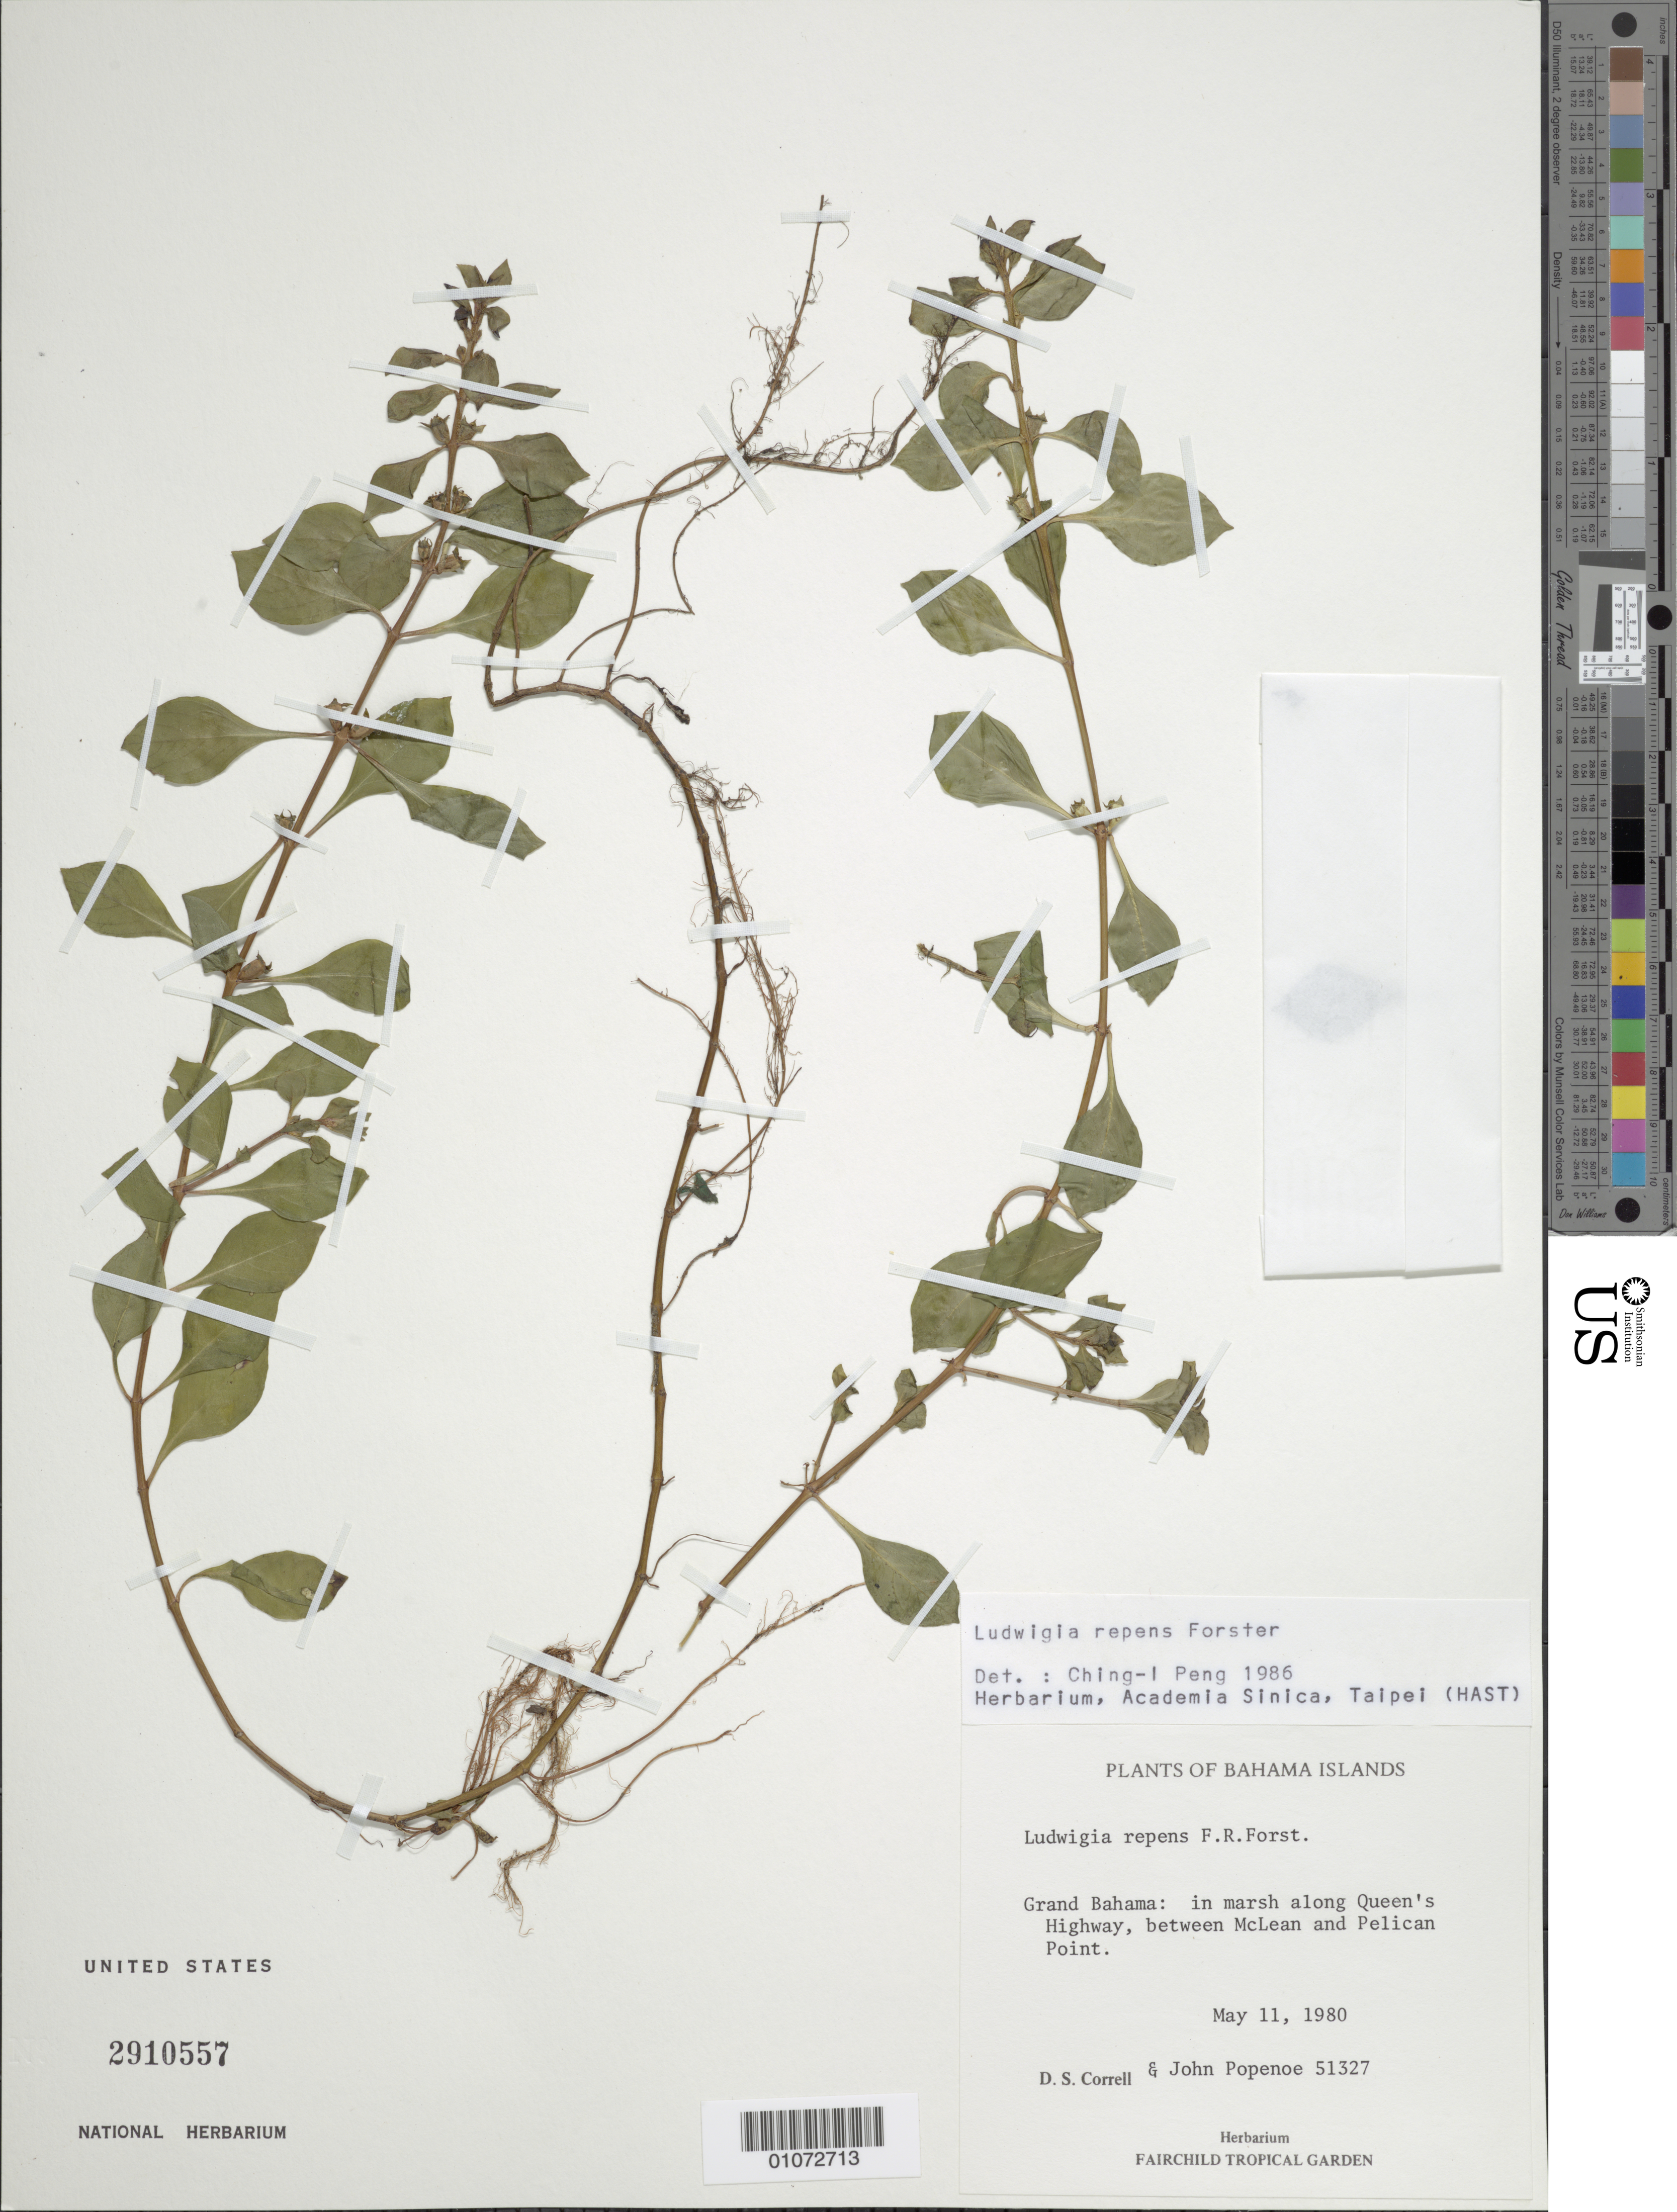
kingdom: Plantae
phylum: Tracheophyta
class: Magnoliopsida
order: Myrtales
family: Onagraceae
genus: Ludwigia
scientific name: Ludwigia repens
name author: J.R. Forst.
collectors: D. S. Correll & D. Popenoe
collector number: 51327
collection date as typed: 11 May 1980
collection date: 1980-05-11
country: Bahamas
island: Grand Bahama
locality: In marsh along Queen's Highway, between McLean and Pelican Point.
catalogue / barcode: US 2910557